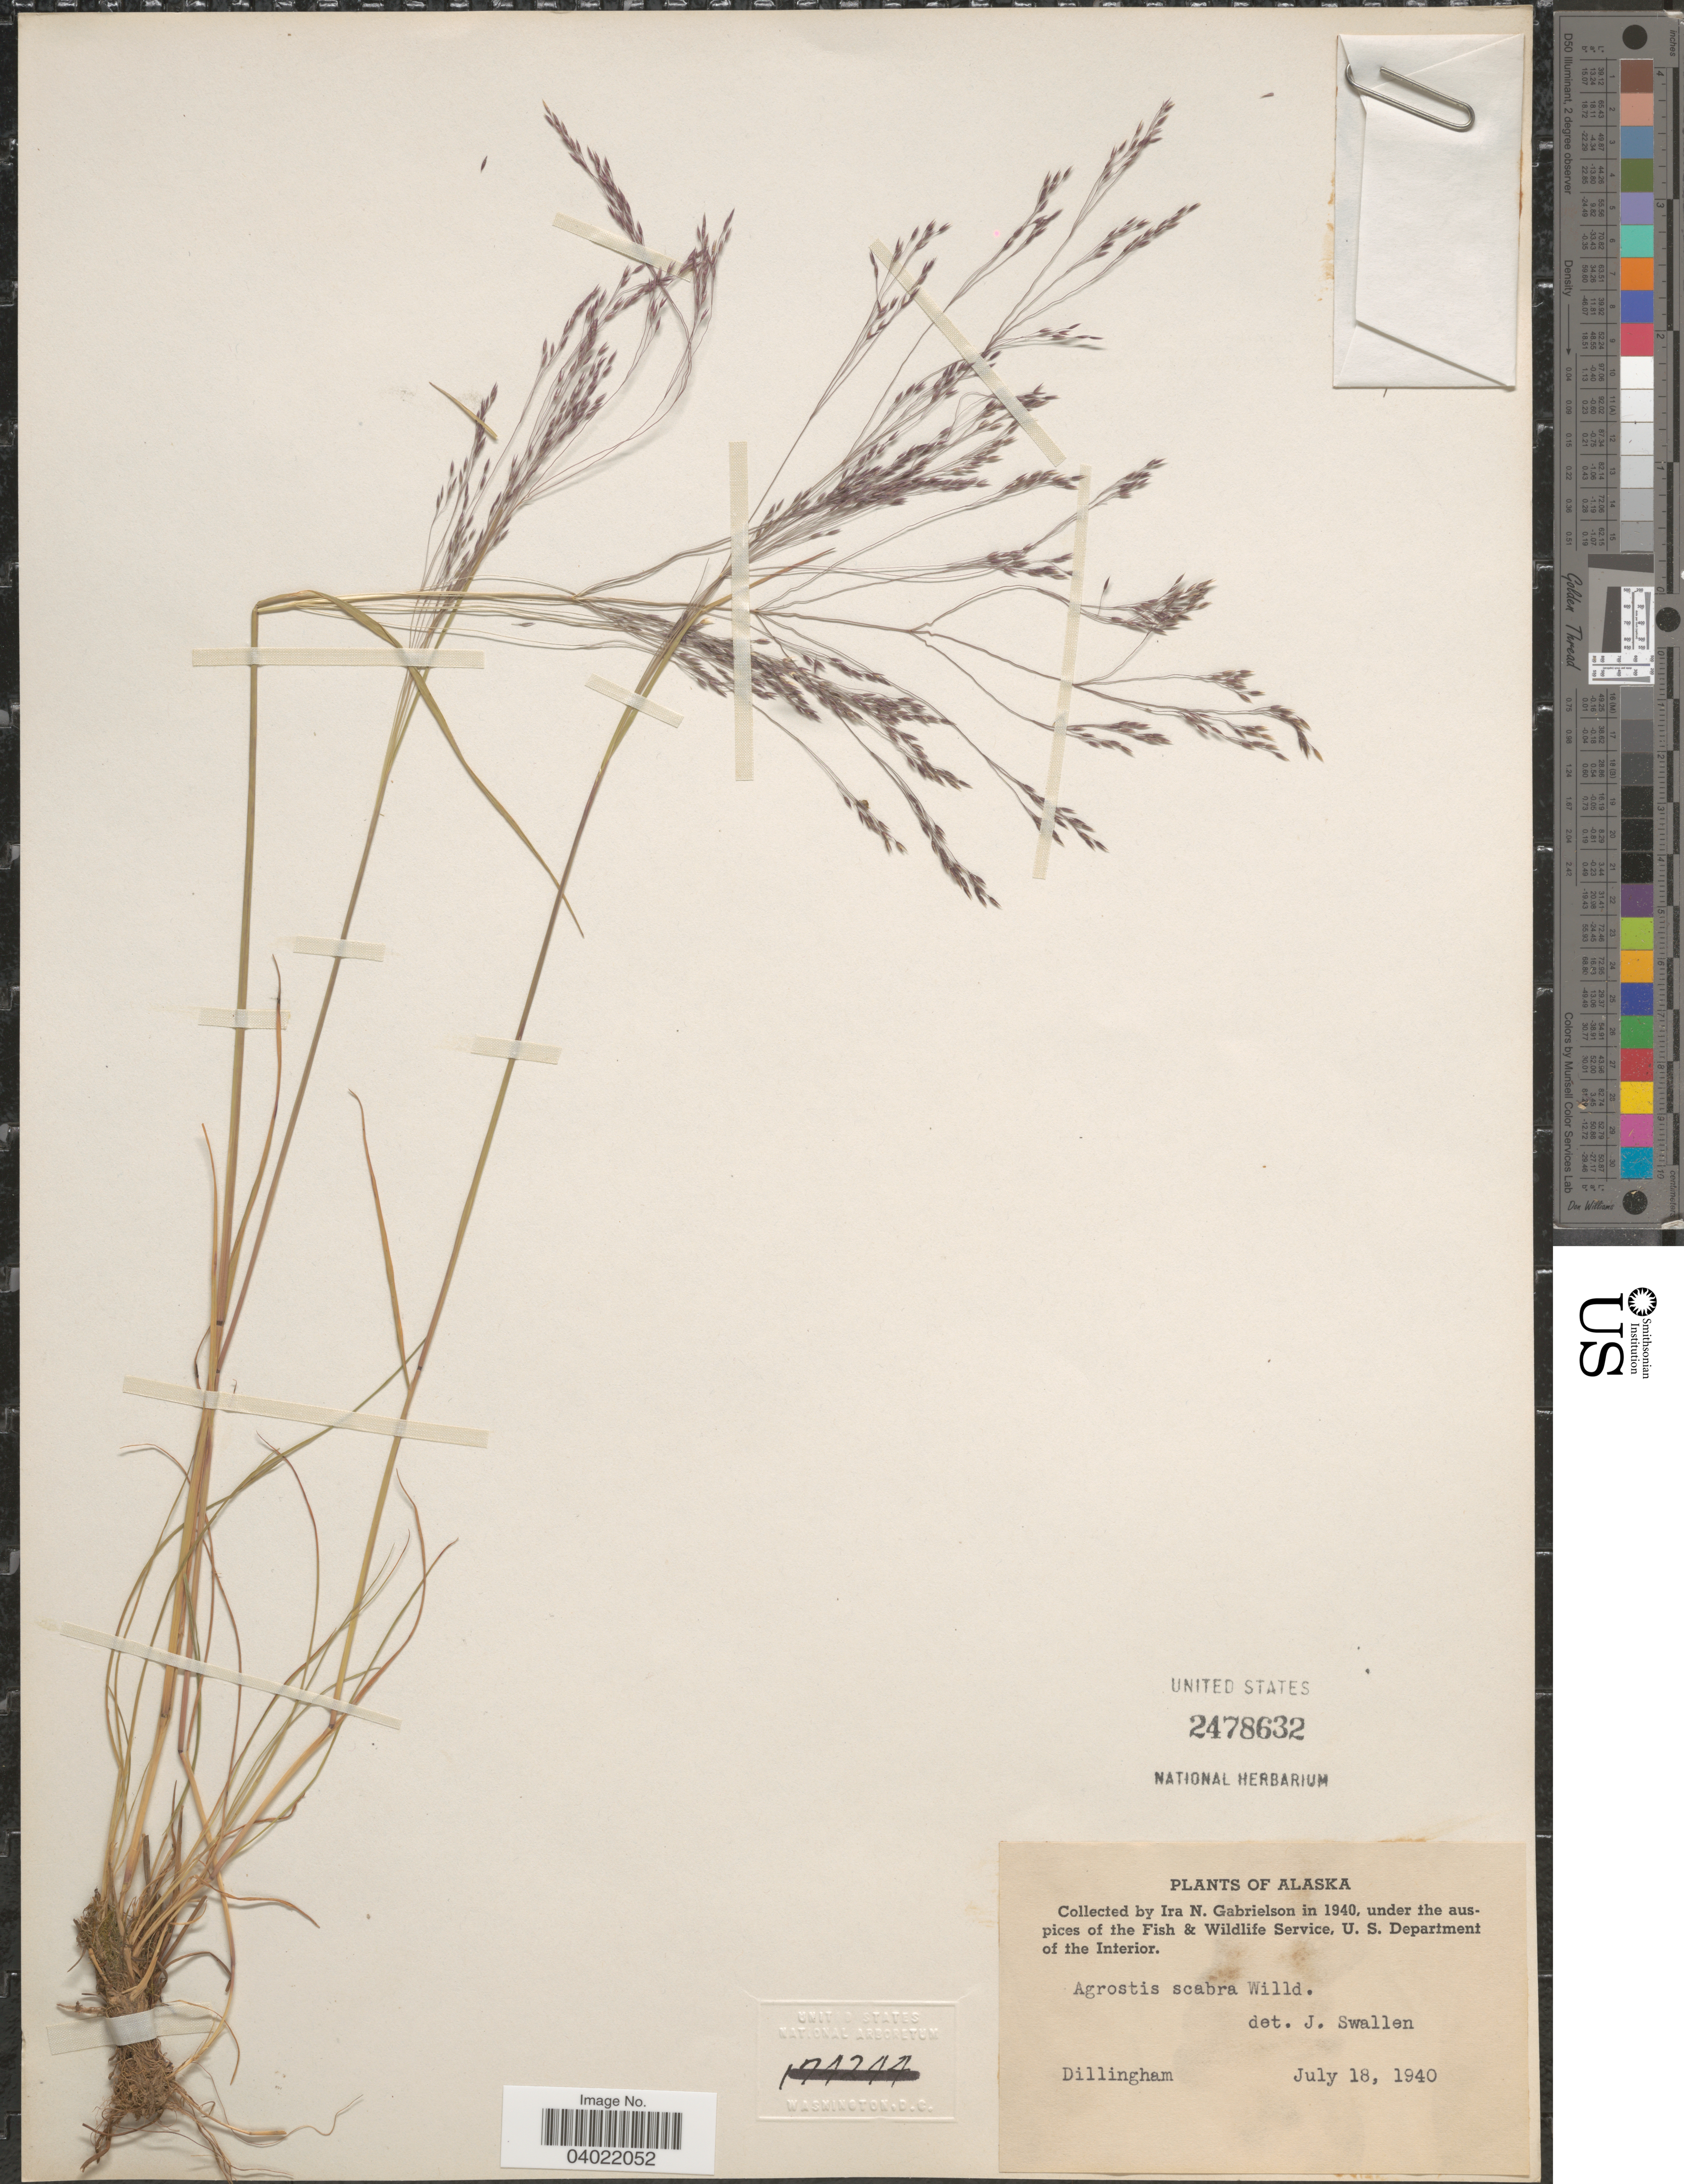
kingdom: Plantae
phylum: Tracheophyta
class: Liliopsida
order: Poales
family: Poaceae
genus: Agrostis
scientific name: Agrostis scabra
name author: Willd.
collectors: I. Gabrielson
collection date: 1940-07-18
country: United States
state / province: Alaska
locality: Dillingham.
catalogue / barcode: US 2478632